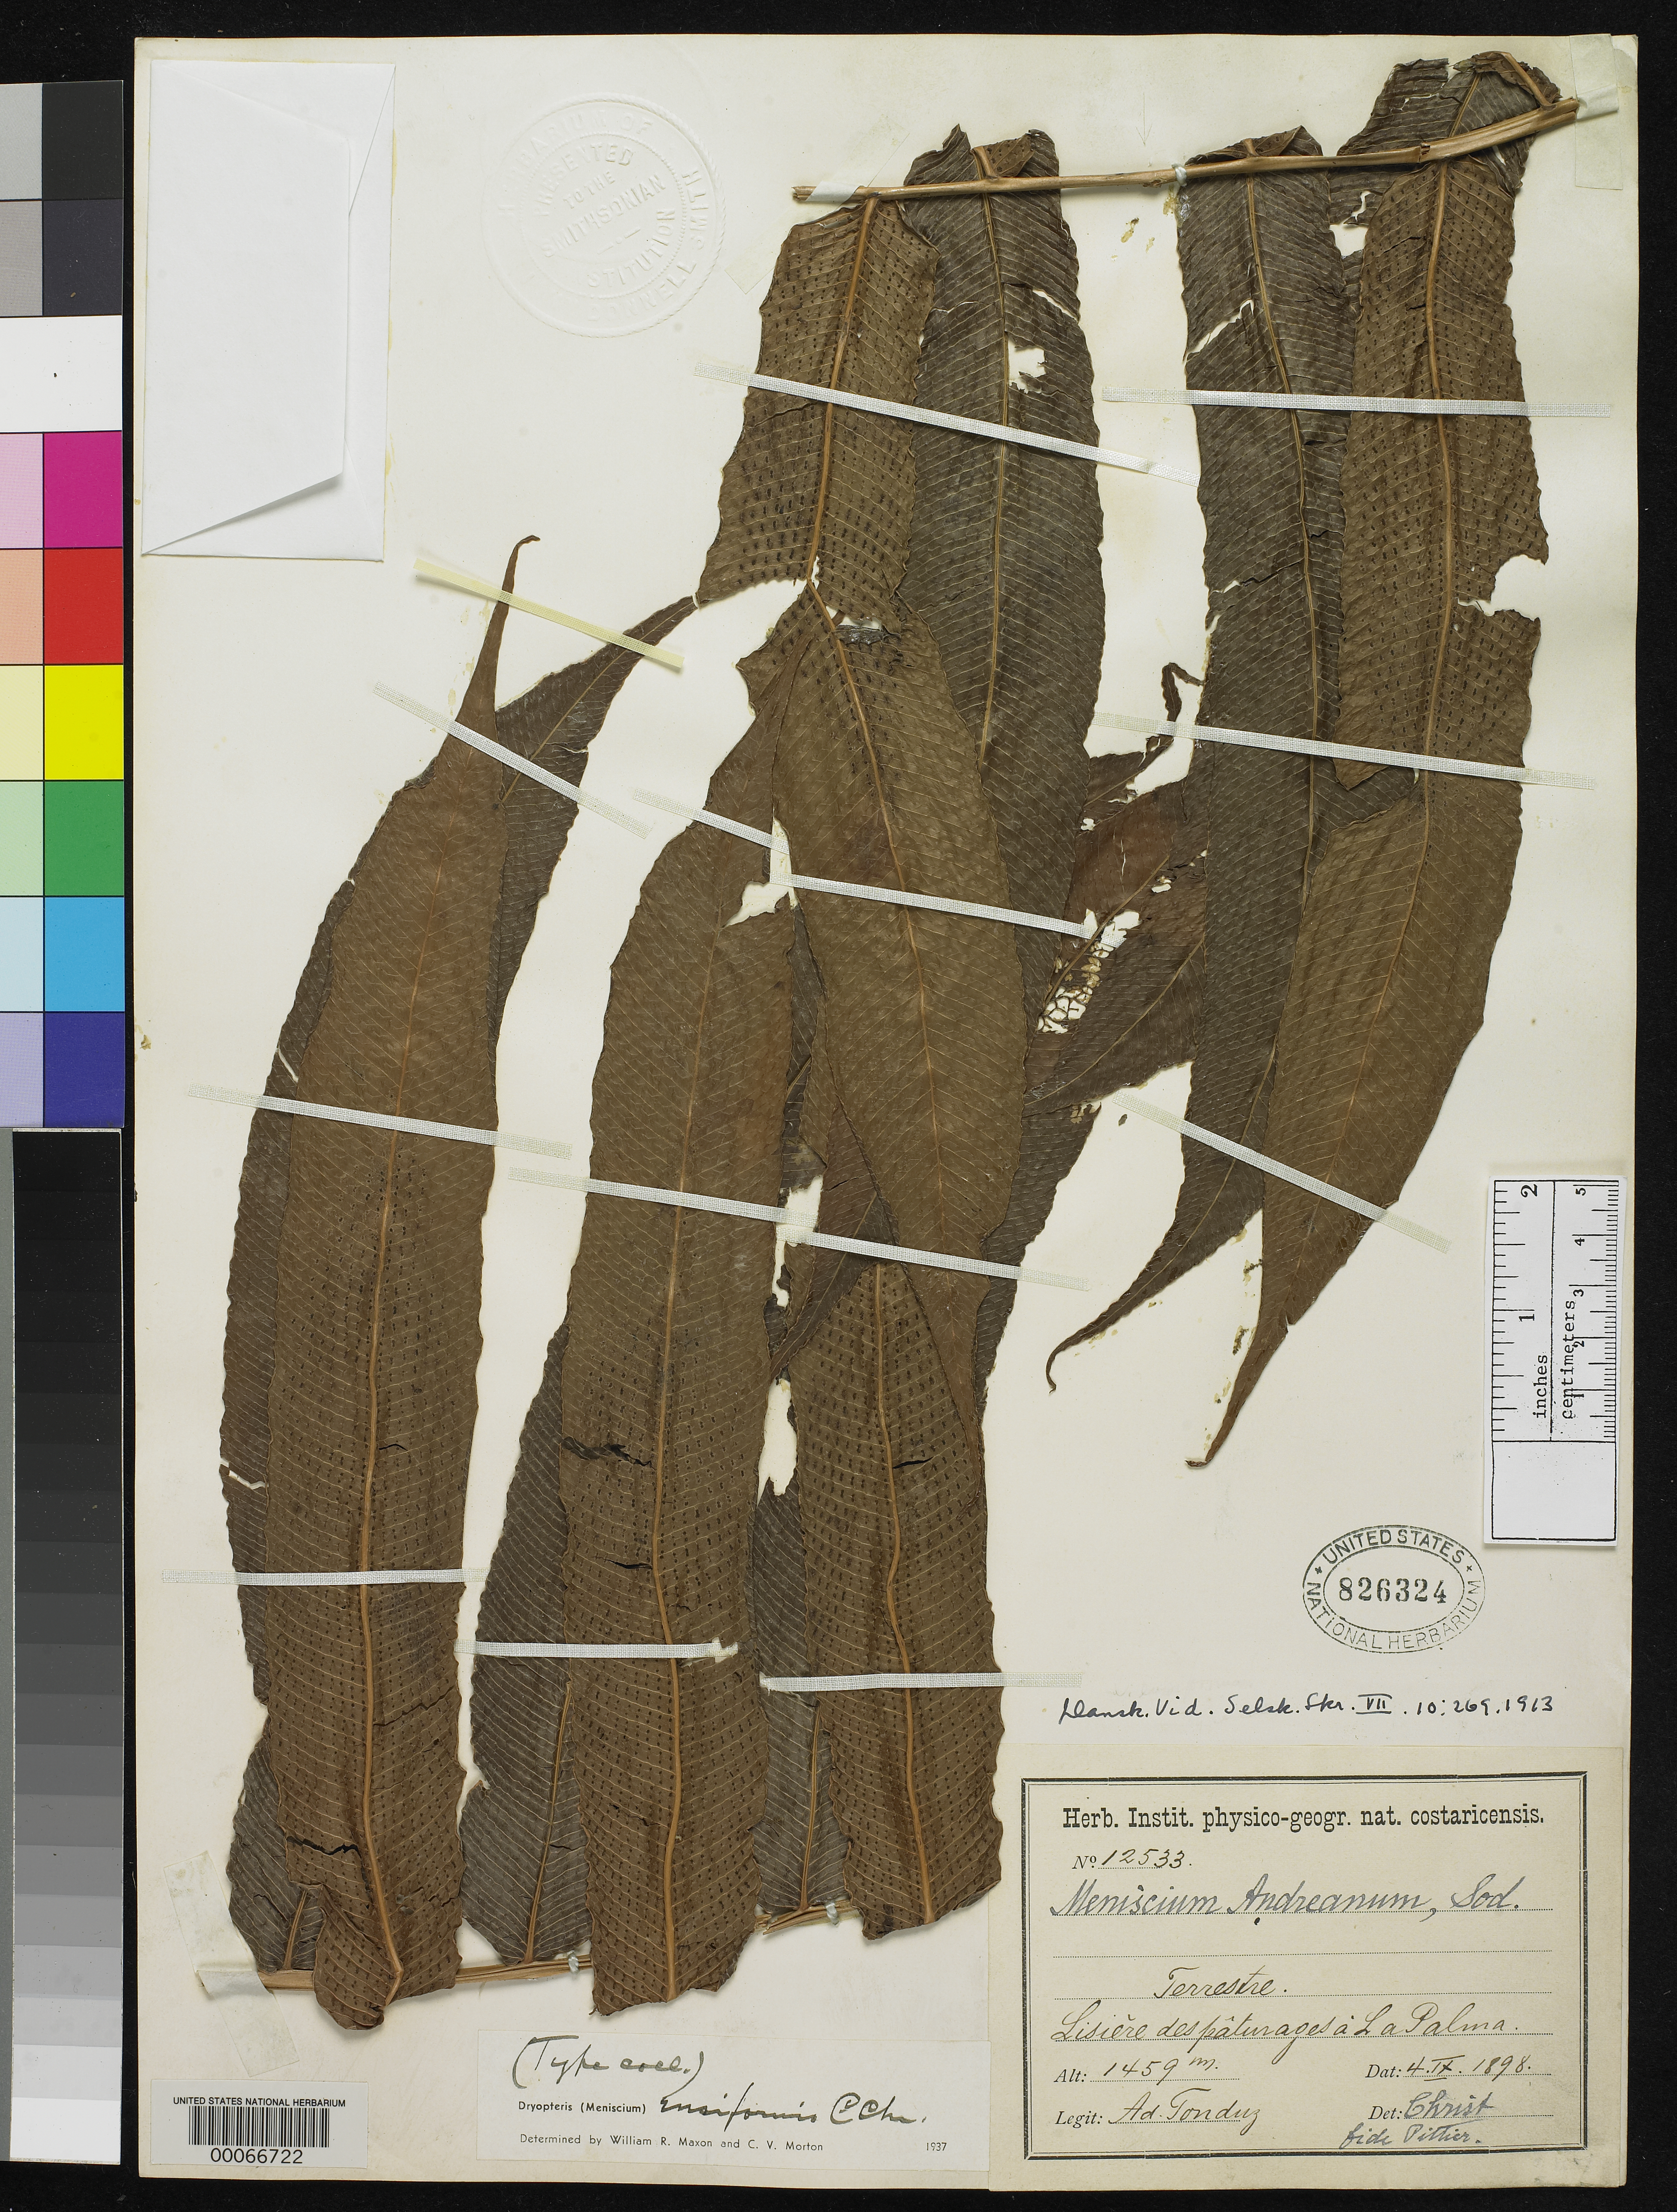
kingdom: Plantae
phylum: Tracheophyta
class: Polypodiopsida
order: Polypodiales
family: Dryopteridaceae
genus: Dryopteris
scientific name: Dryopteris ensiformis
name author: C. Chr.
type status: Type Collection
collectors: A. Tonduz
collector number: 12533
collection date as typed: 04 Sep 1898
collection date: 1898-09-04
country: Costa Rica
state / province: San José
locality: Lisiere des paturages a La Palma.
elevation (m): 1459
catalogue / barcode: US 826324